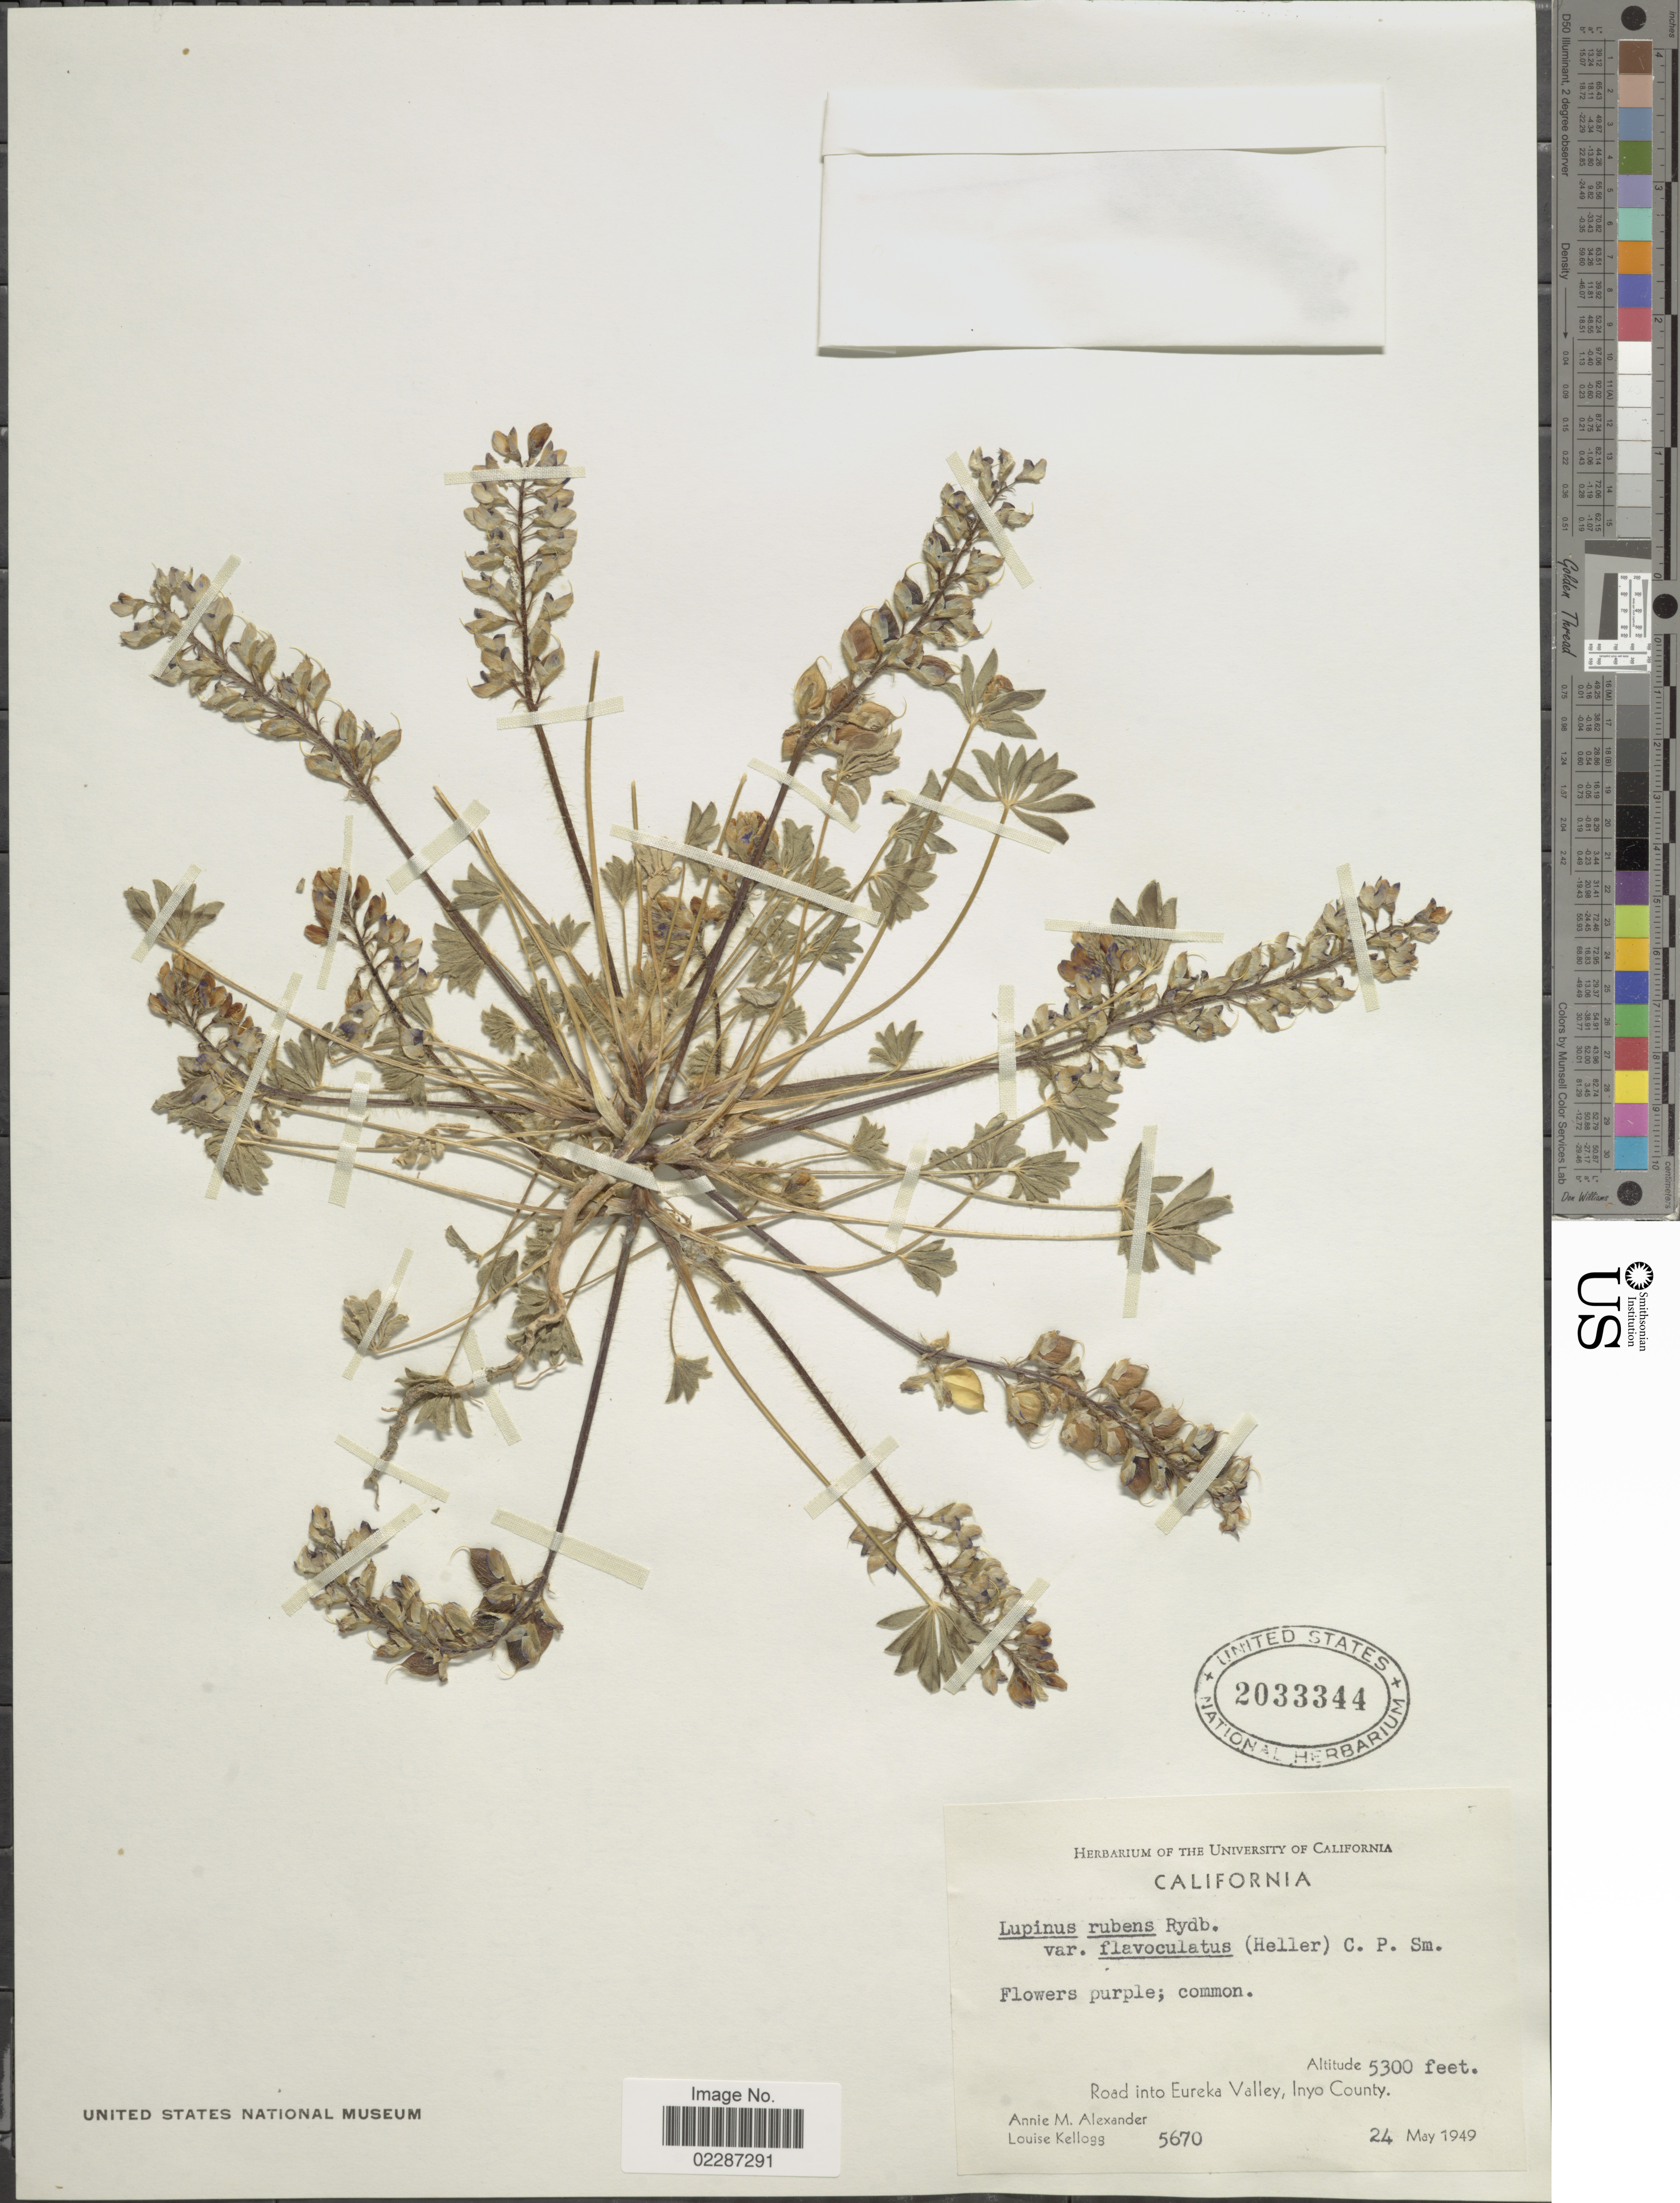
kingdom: Plantae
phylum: Tracheophyta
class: Magnoliopsida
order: Fabales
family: Fabaceae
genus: Lupinus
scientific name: Lupinus pusillus subsp. rubens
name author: (Rydb.) D.B. Dunn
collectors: A. M. Alexander & L. Kellogg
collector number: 5670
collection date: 1949-05-24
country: United States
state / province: California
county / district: Inyo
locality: Road into Eureka Valley, Inyo County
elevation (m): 1615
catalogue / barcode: US 2033344